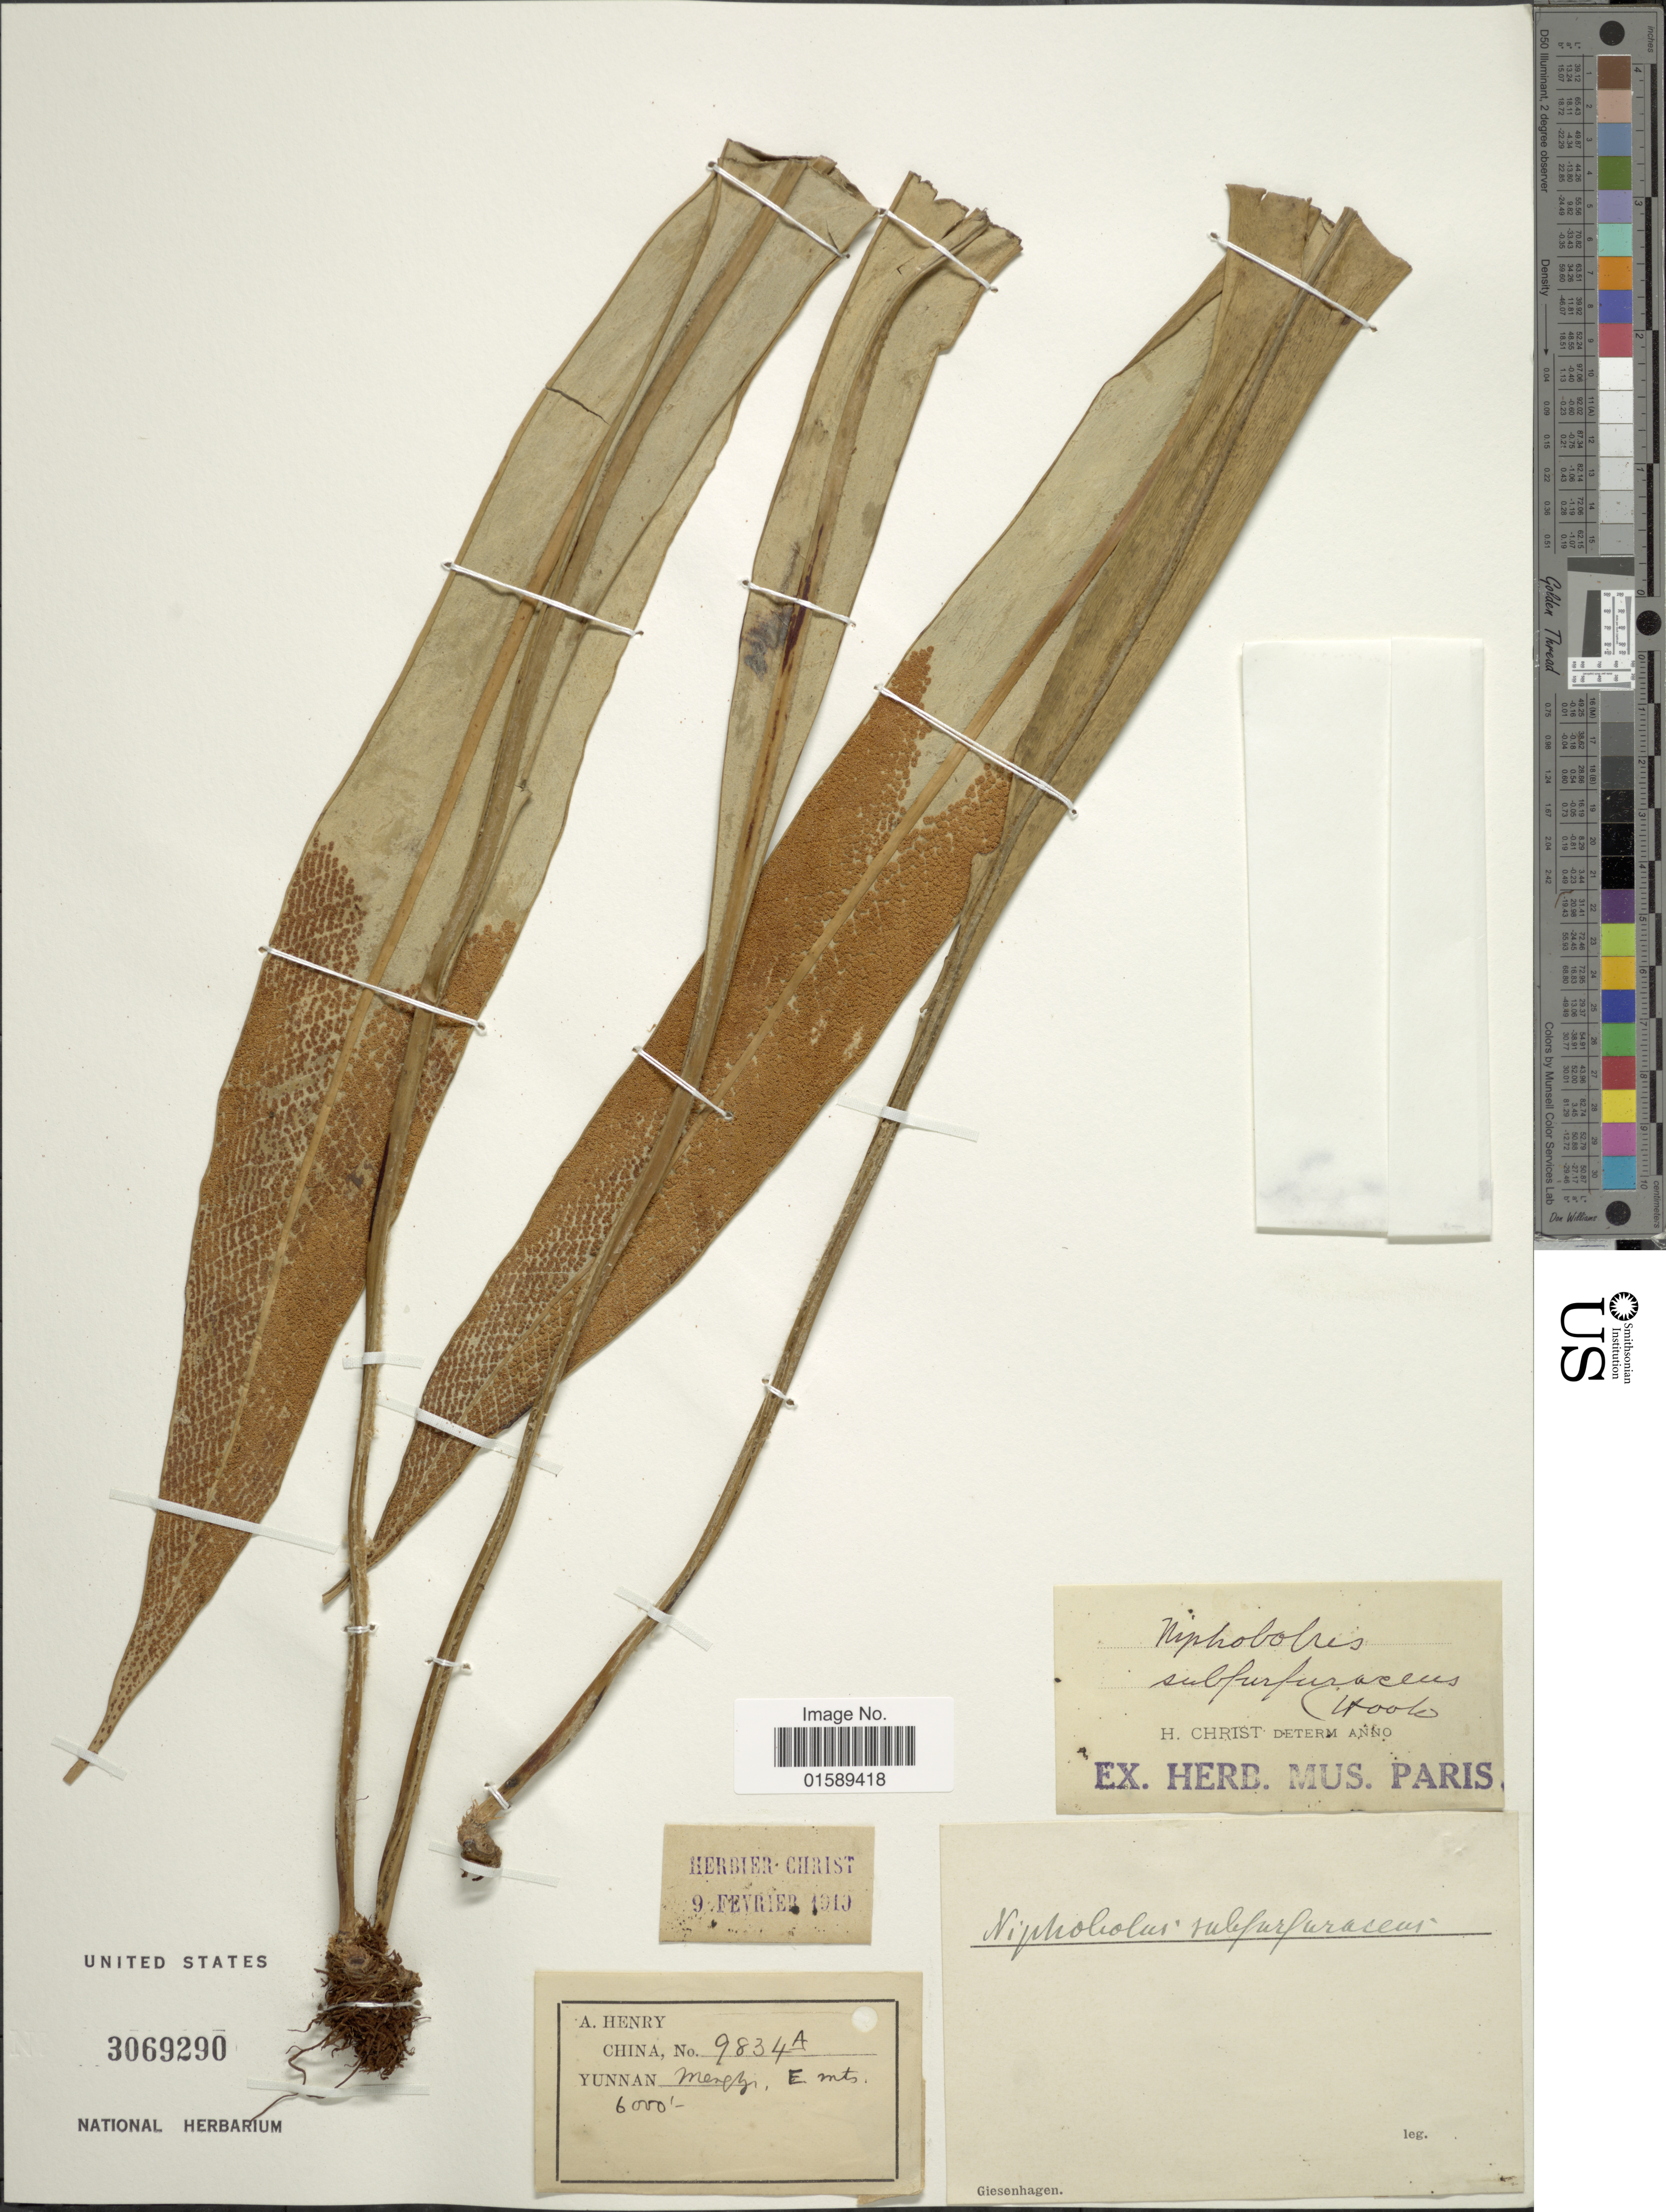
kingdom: Plantae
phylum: Tracheophyta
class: Polypodiopsida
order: Polypodiales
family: Polypodiaceae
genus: Pyrrosia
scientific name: Pyrrosia subfurfuracea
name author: (Hook.) Ching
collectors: A. Henry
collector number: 9834 A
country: China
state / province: Yunnan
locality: Mengtsze, E. mts.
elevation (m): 1829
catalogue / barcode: US 3069290